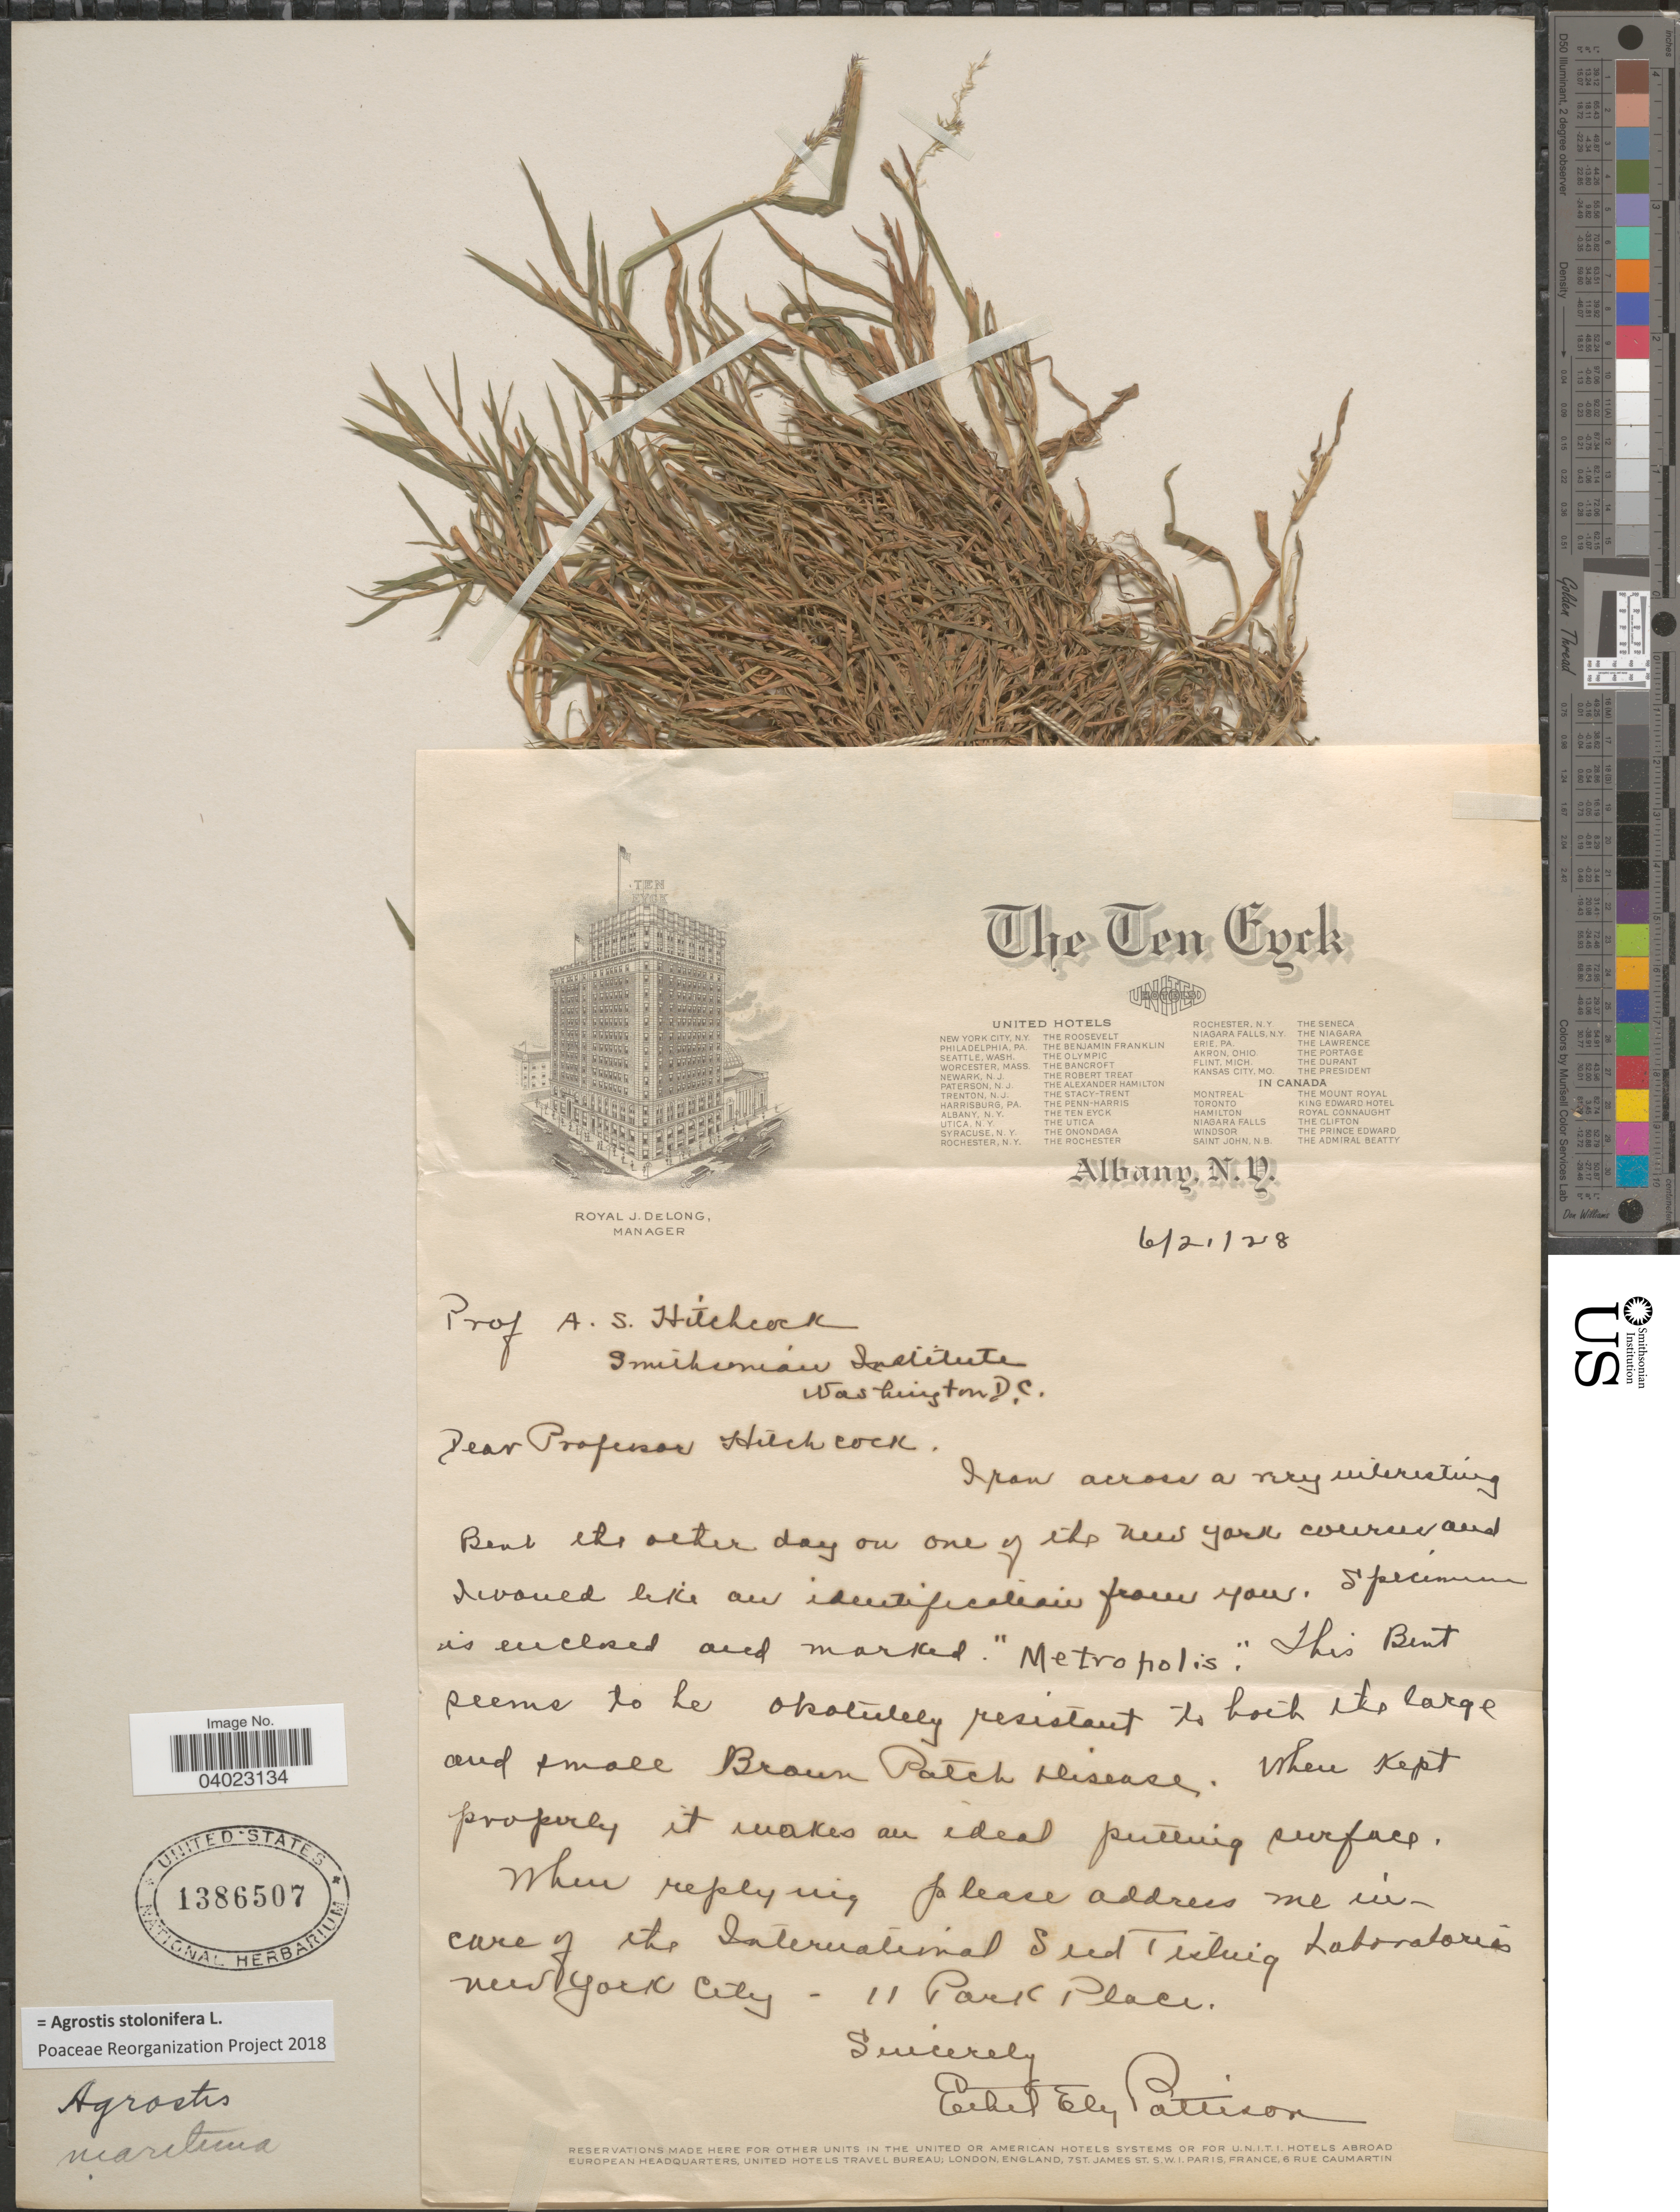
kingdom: Plantae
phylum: Tracheophyta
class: Liliopsida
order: Poales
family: Poaceae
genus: Agrostis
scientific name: Agrostis stolonifera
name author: L.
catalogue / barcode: US 1386507